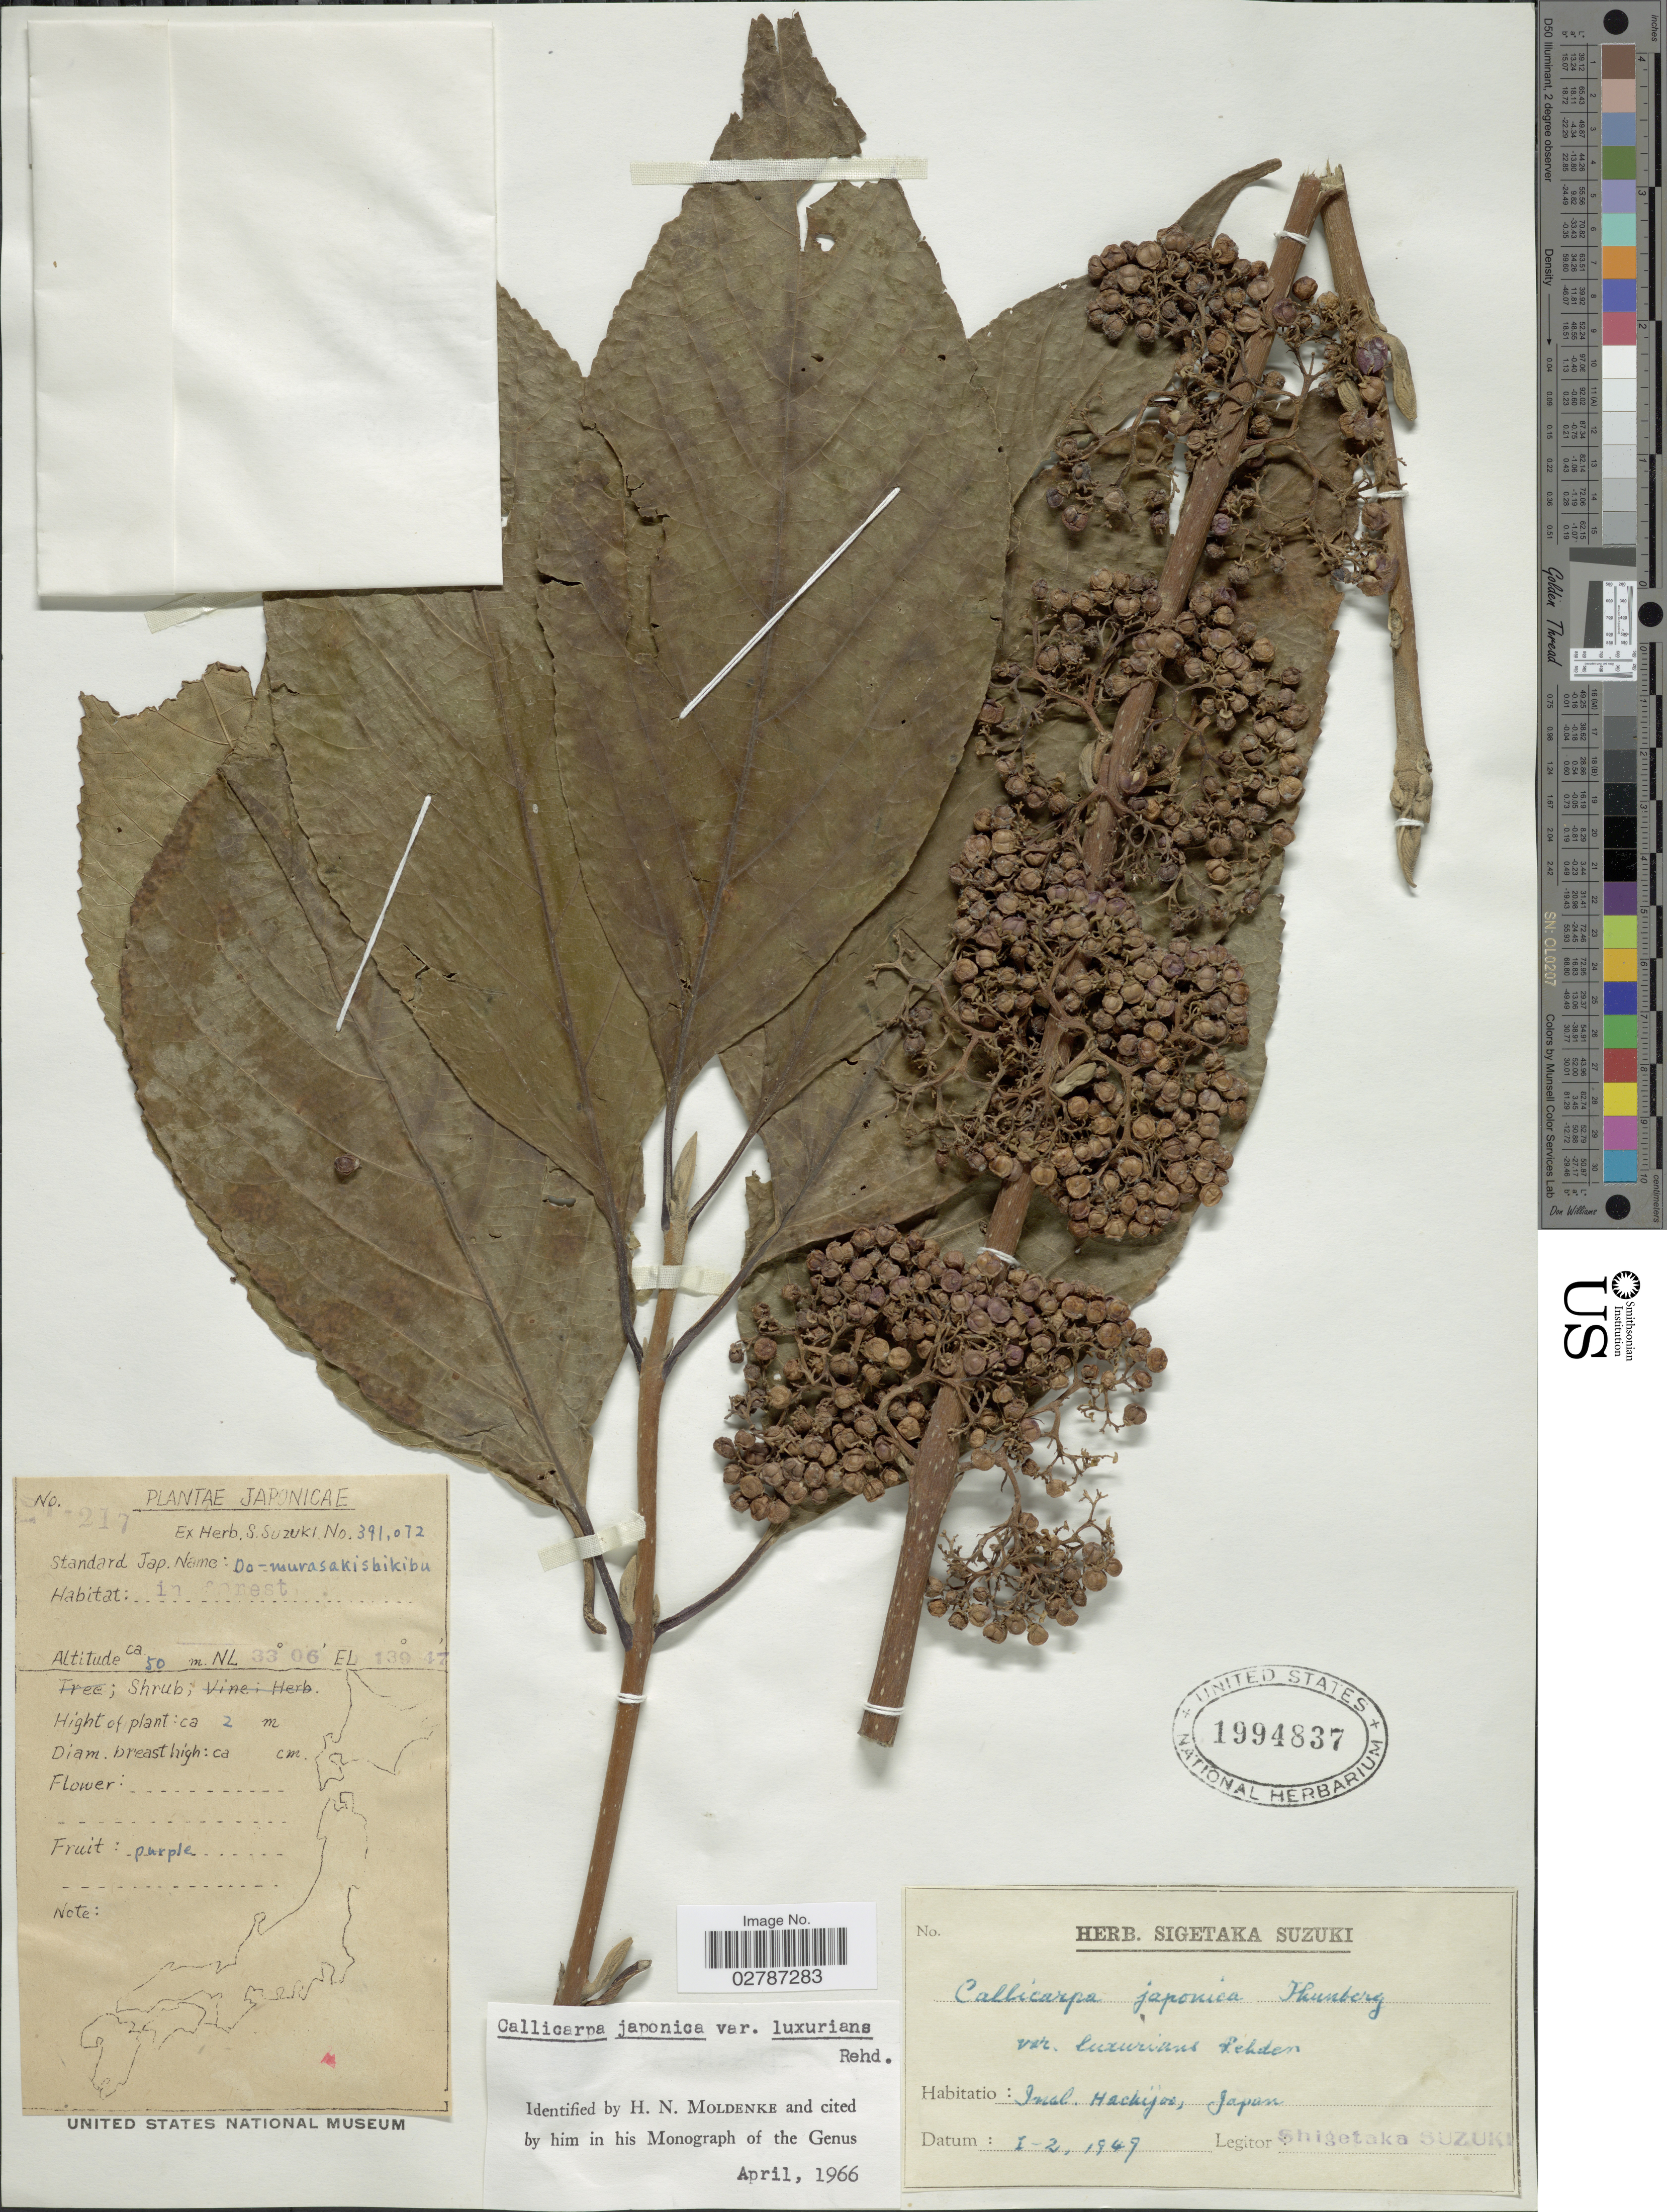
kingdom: Plantae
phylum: Tracheophyta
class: Magnoliopsida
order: Lamiales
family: Lamiaceae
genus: Callicarpa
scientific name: Callicarpa japonica var. luxurians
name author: Rehder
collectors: S. Suzuki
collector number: N-217*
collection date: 1949-01-02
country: Japan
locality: Insl. Hackijoo.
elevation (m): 50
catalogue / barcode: US 1994837